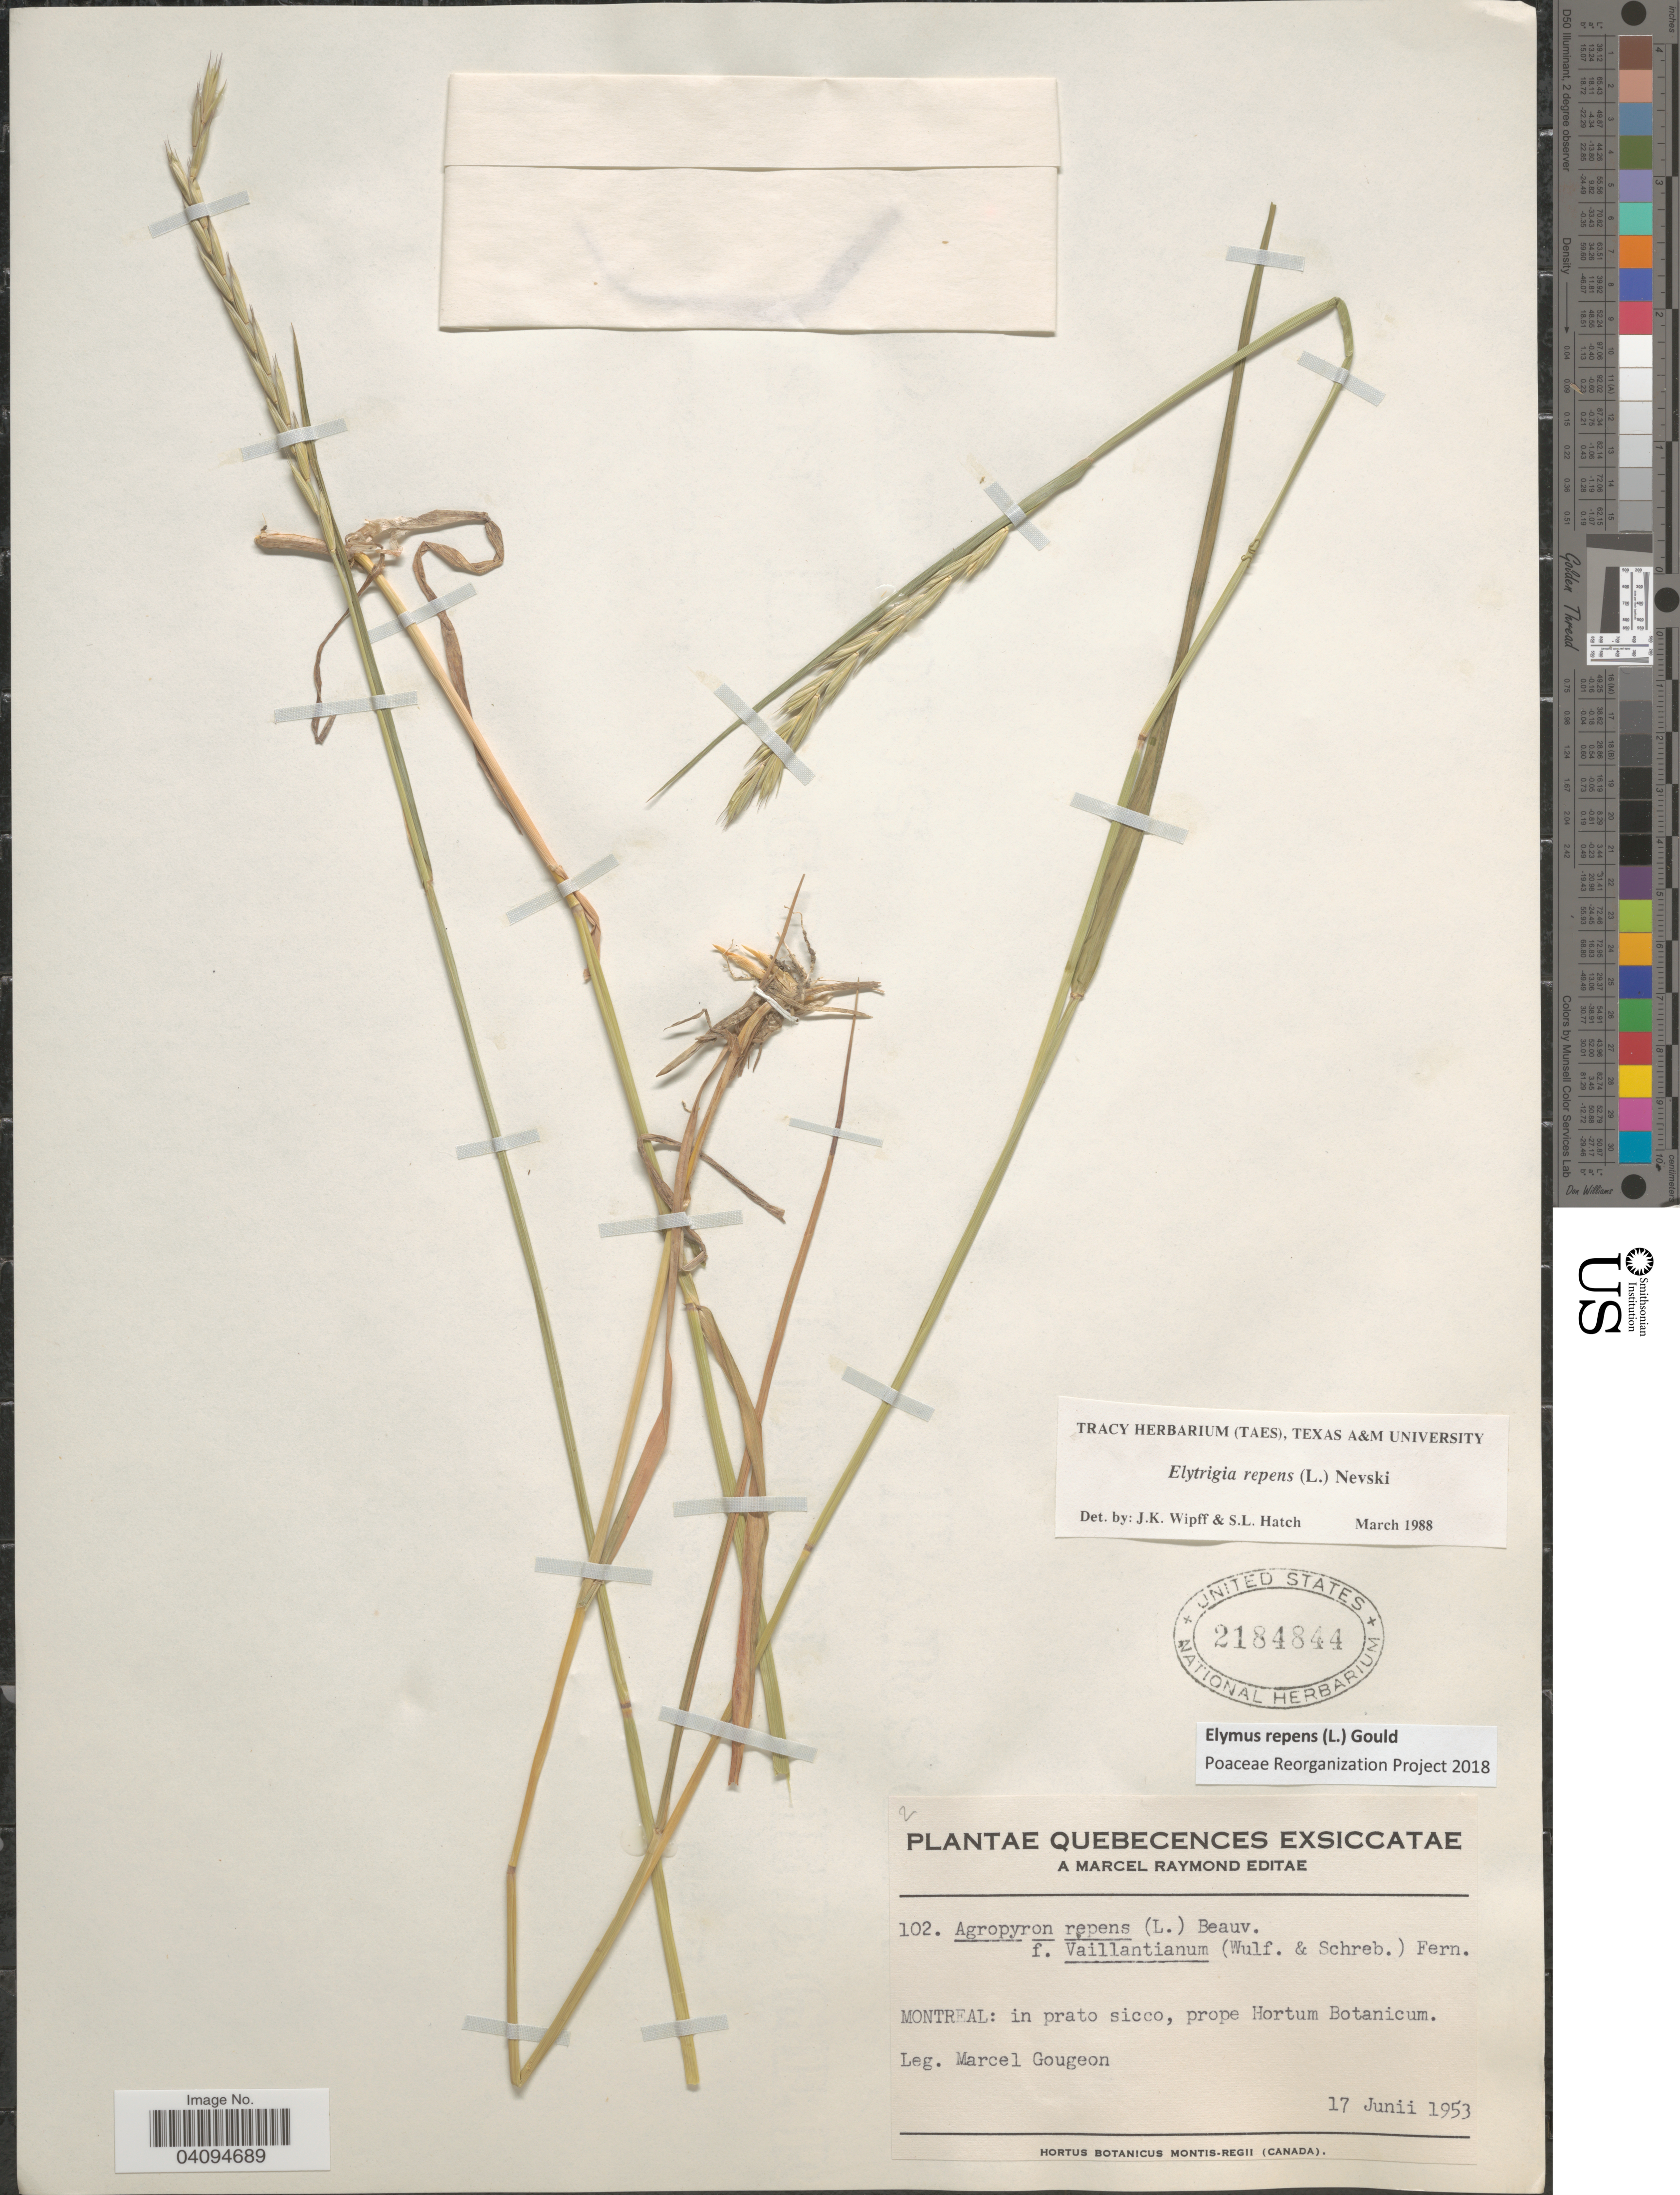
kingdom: Plantae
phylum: Tracheophyta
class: Liliopsida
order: Poales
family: Poaceae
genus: Elymus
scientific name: Elymus repens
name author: (L.) Gould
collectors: M. Gougeon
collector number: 102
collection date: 1953-06-17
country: Canada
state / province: Quebec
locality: Montreal: in prato sicco, prope Hortum Botanicum.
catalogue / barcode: US 2184844